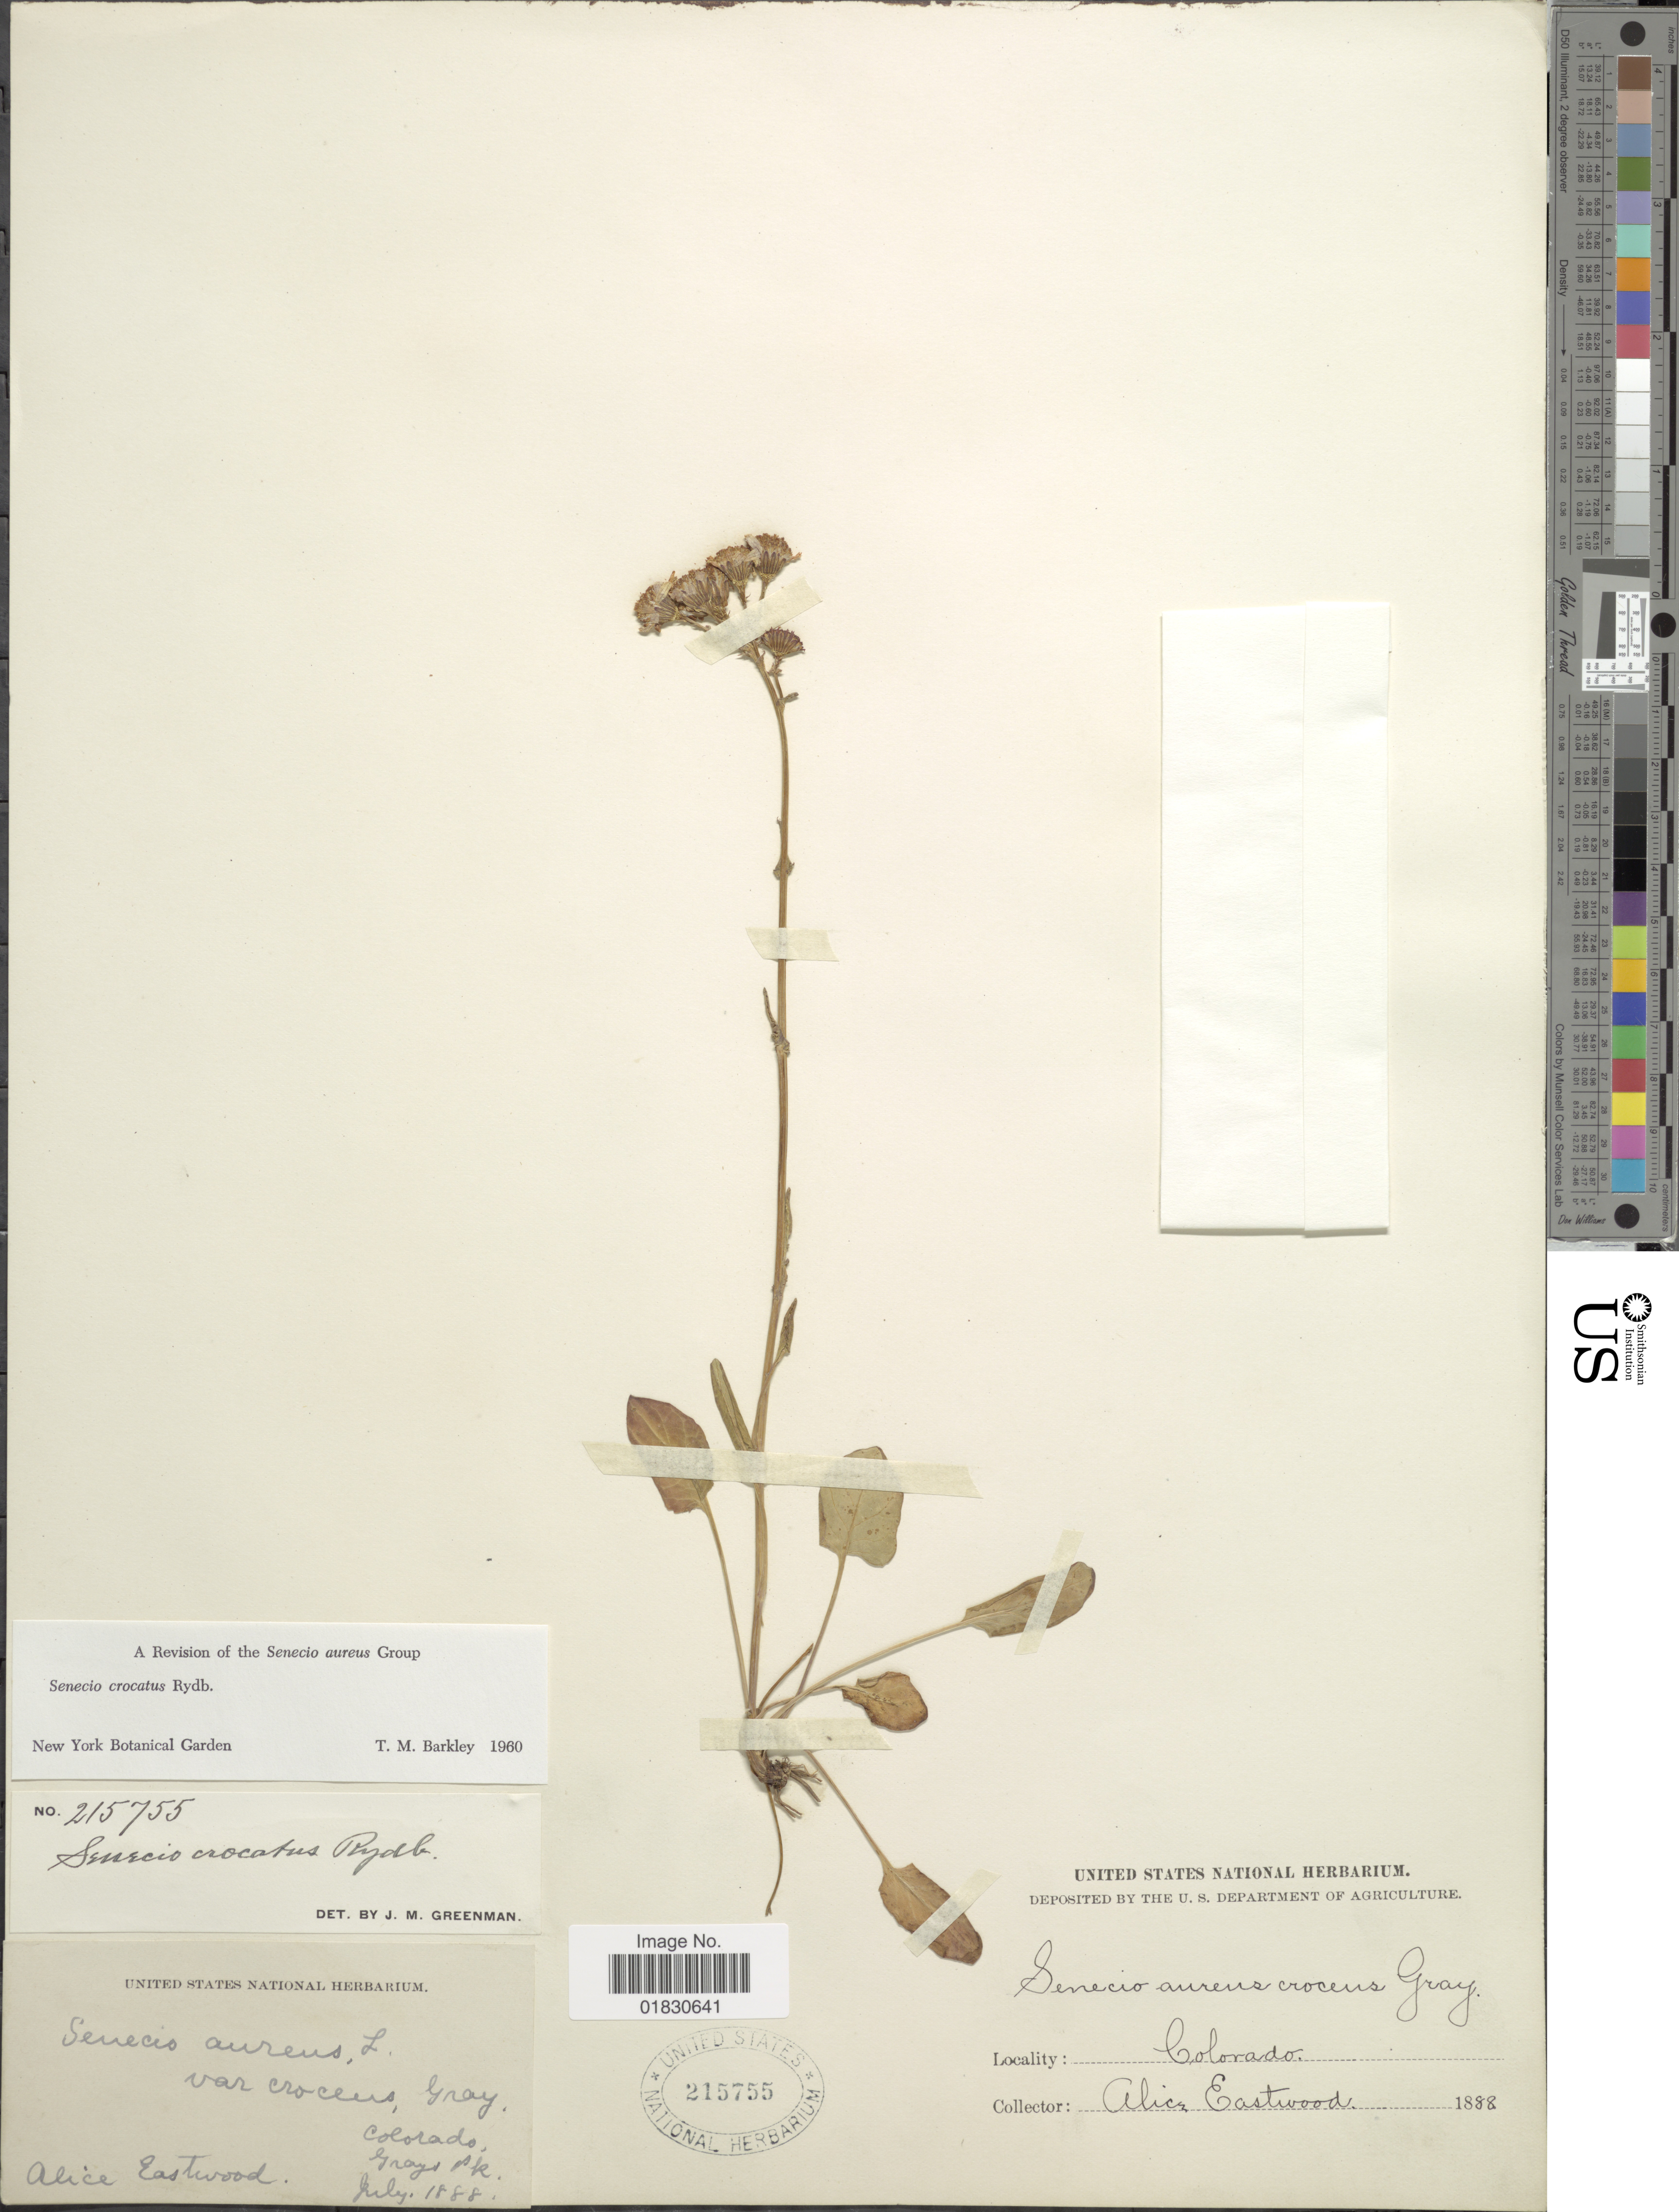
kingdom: Plantae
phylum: Tracheophyta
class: Magnoliopsida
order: Asterales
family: Asteraceae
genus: Packera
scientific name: Packera crocata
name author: (Rydb.) W.A. Weber & Á. Löve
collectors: A. Eastwood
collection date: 1888-07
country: United States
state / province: Colorado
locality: Colorado, Gray's Pk.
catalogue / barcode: US 215755